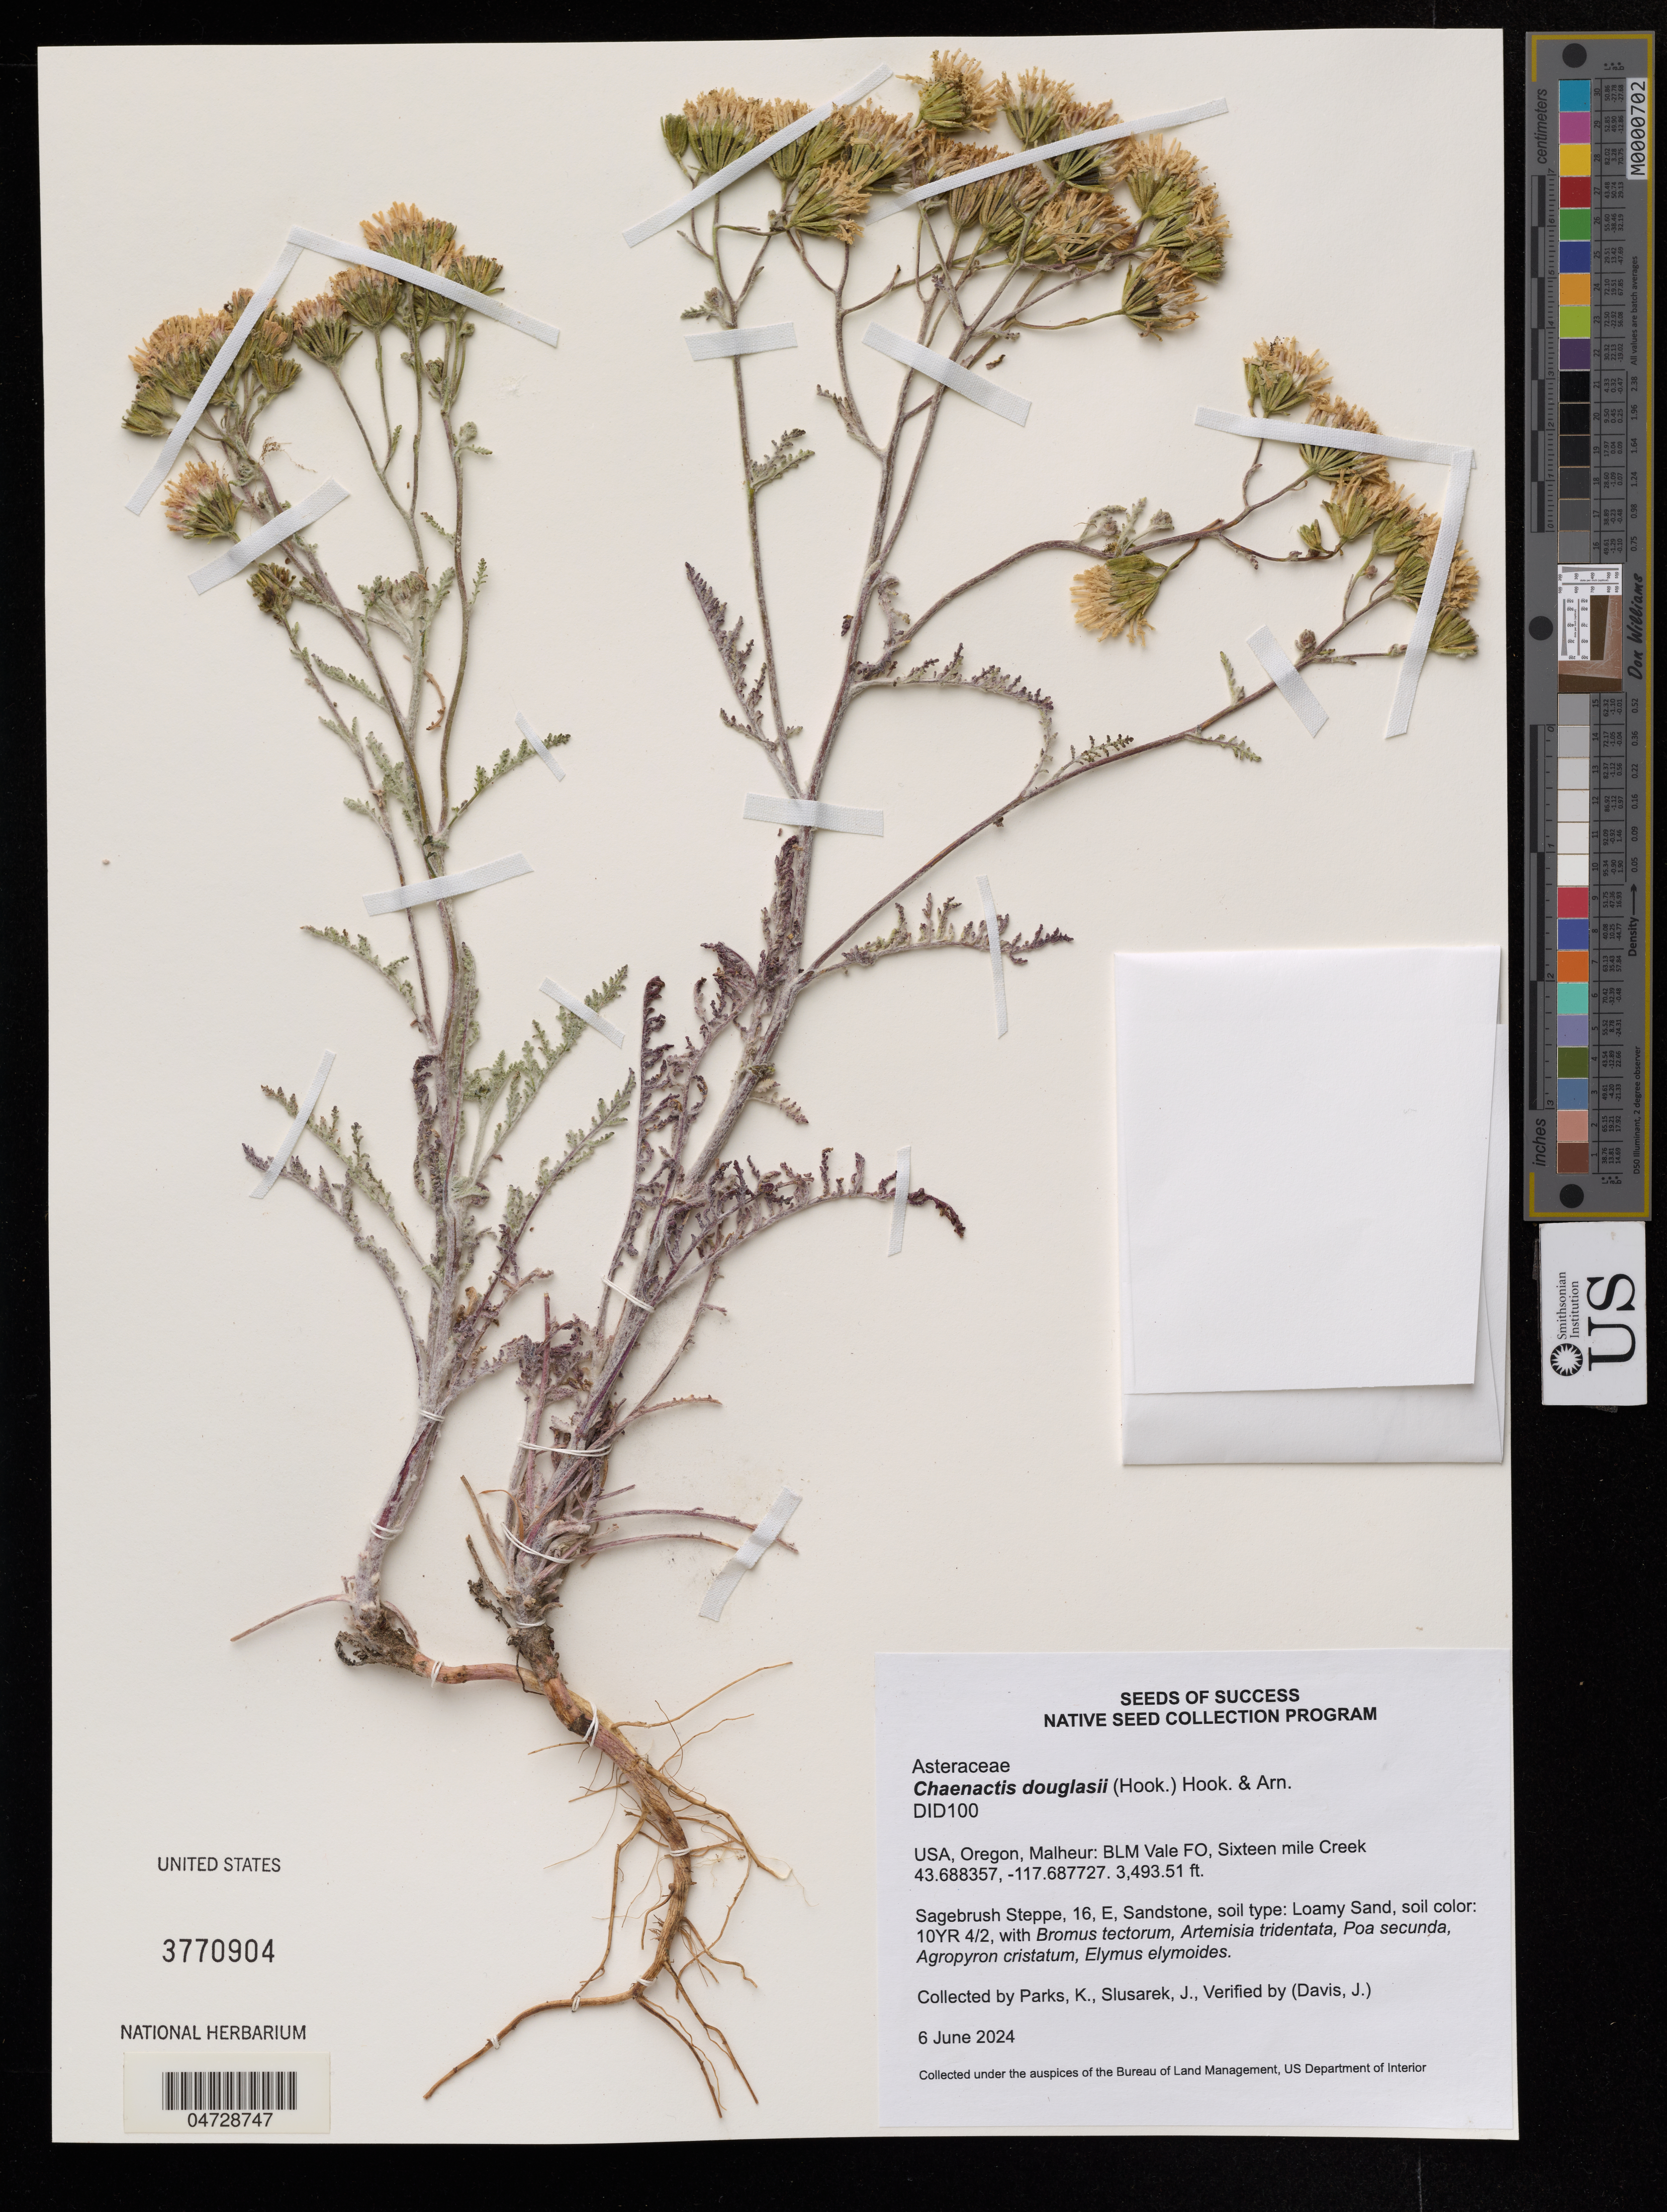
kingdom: Plantae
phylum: Tracheophyta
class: Magnoliopsida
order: Asterales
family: Asteraceae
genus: Chaenactis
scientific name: Chaenactis douglasii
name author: Hook. & Arn.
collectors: K. Parks & J. Slusarek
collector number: DID100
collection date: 2024-06-06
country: United States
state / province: Oregon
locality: Malheur: BLM Vale FO, Sixteen mile Creek.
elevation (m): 1064.82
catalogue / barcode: US 3770904